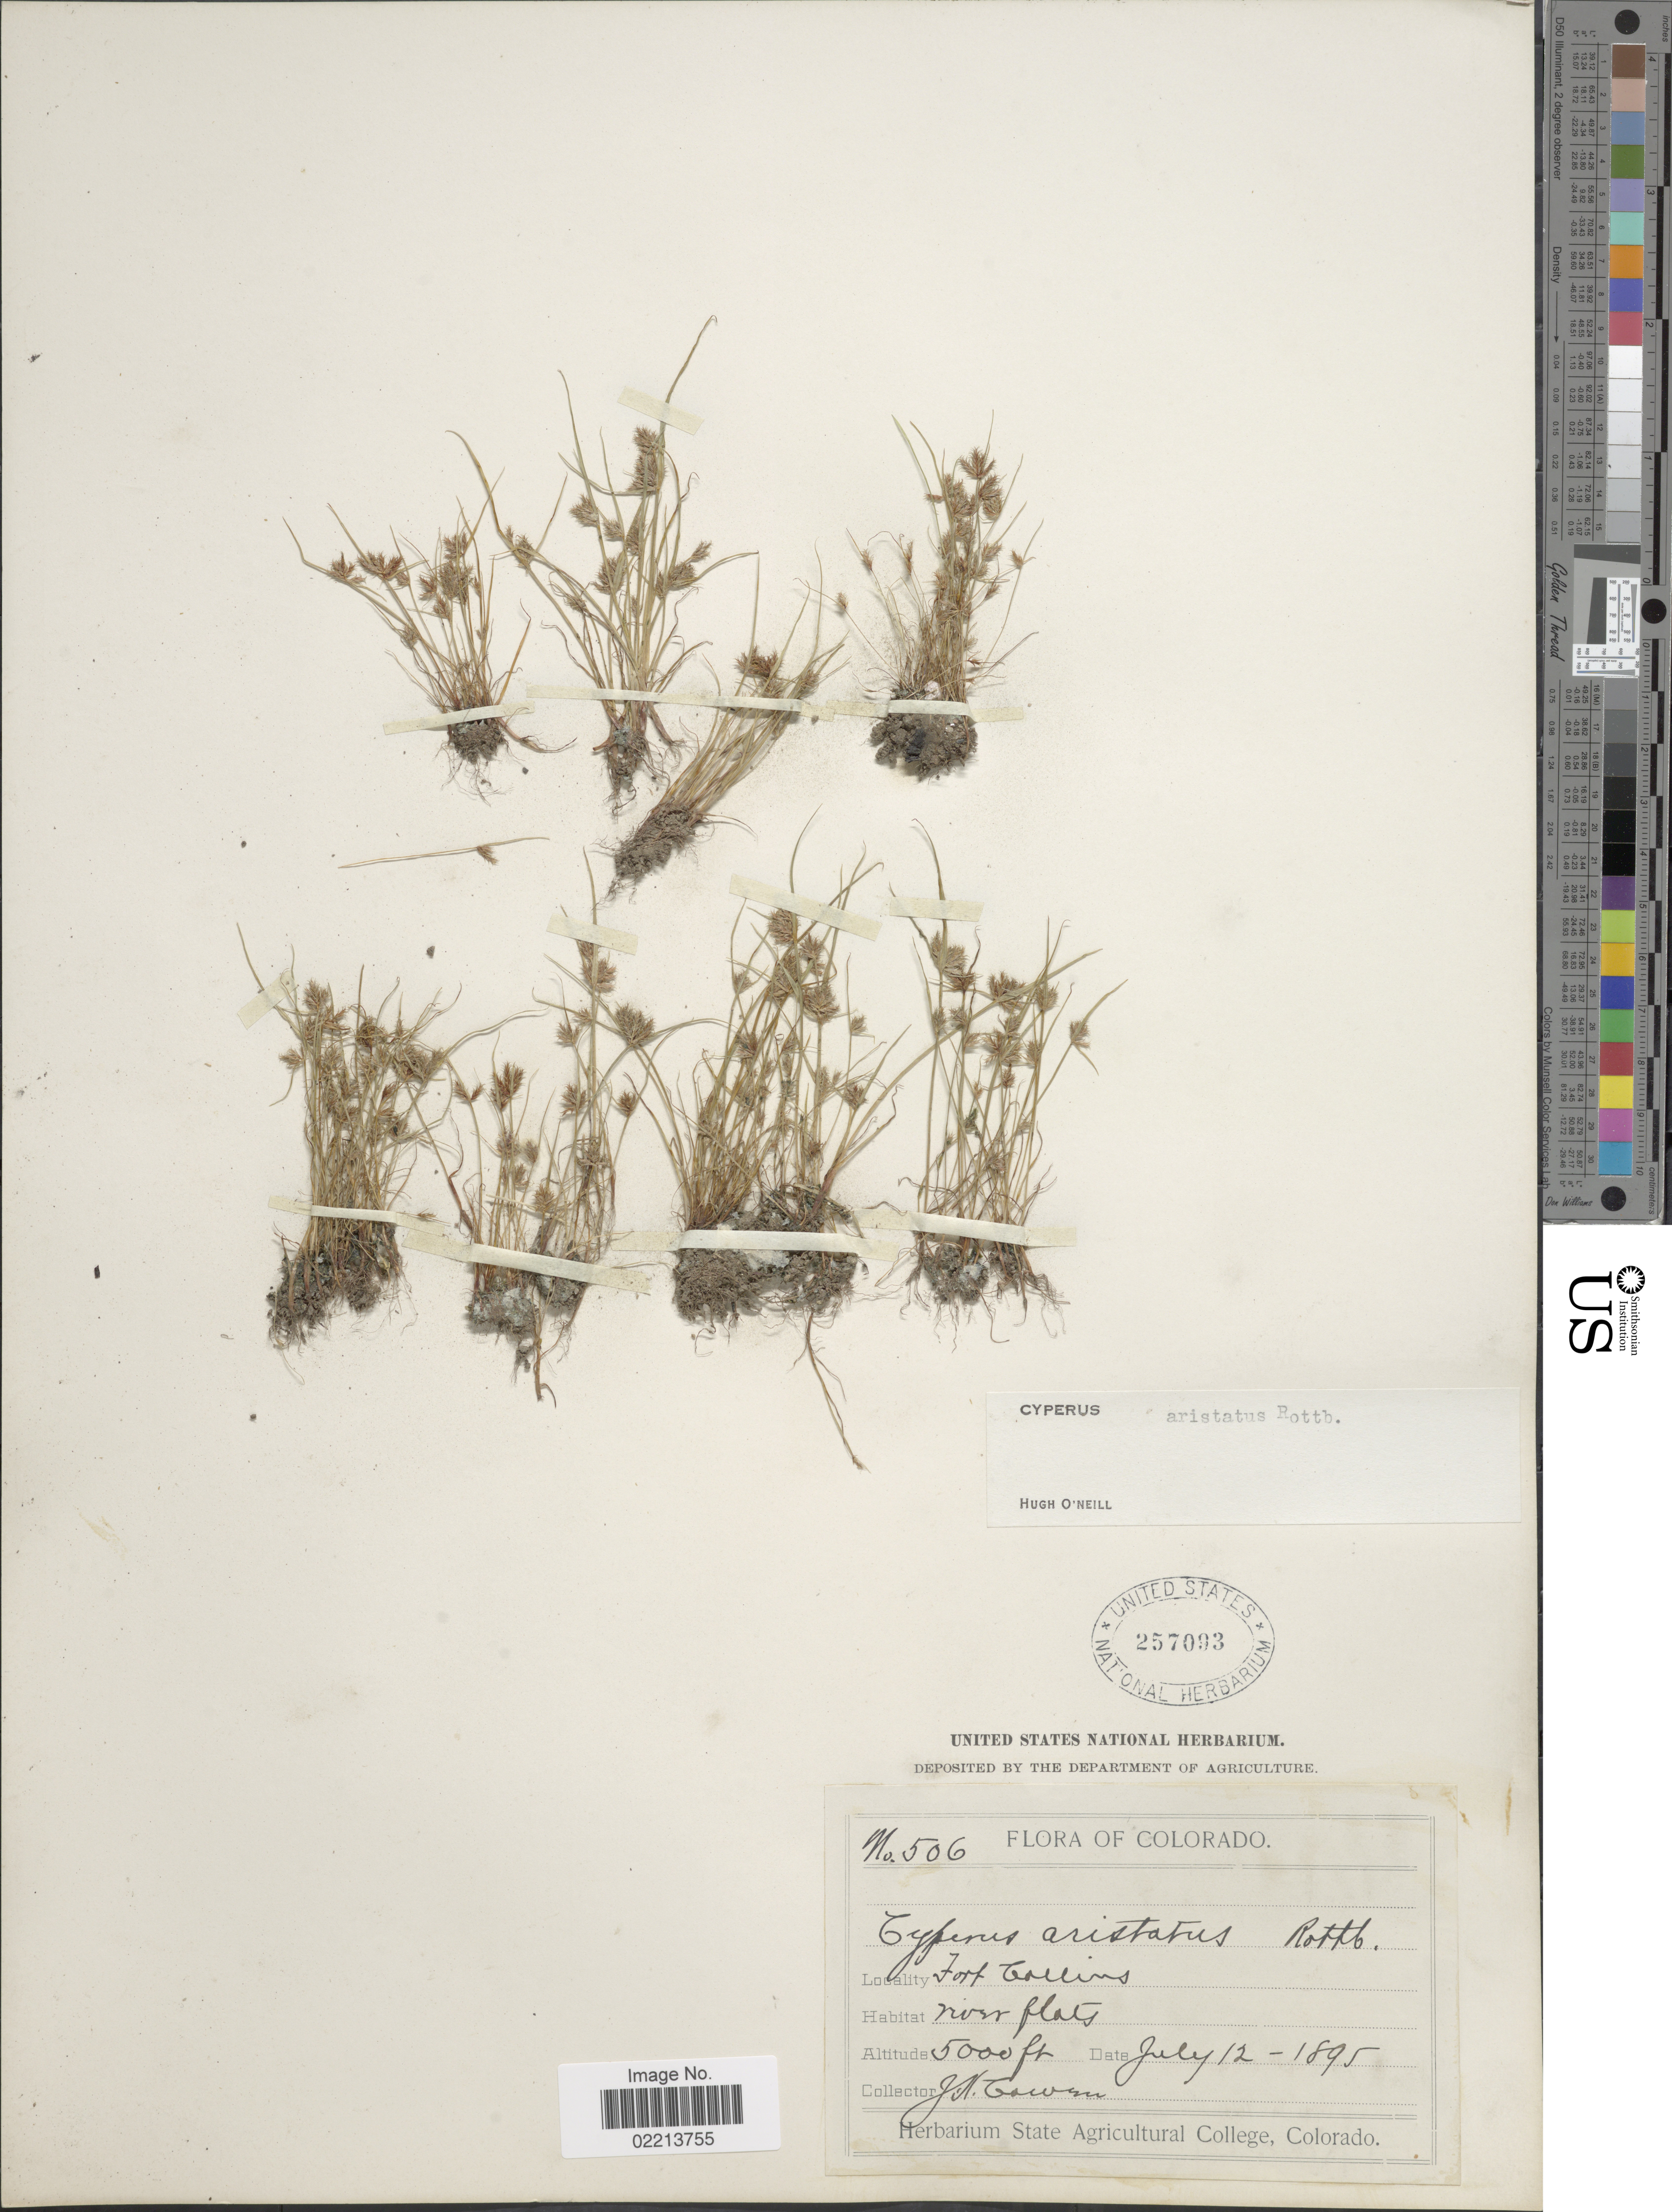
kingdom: Plantae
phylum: Tracheophyta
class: Liliopsida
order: Poales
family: Cyperaceae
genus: Cyperus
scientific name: Cyperus squarrosus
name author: L.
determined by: Strong, Mark T., (BOT), Smithsonian Institution - National Museum of Natural History (UNITED STATES)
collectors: J. H. Cowen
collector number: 506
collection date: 1895-07-12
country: United States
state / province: Colorado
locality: Fort Collins, river flats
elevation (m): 1524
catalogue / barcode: US 257093